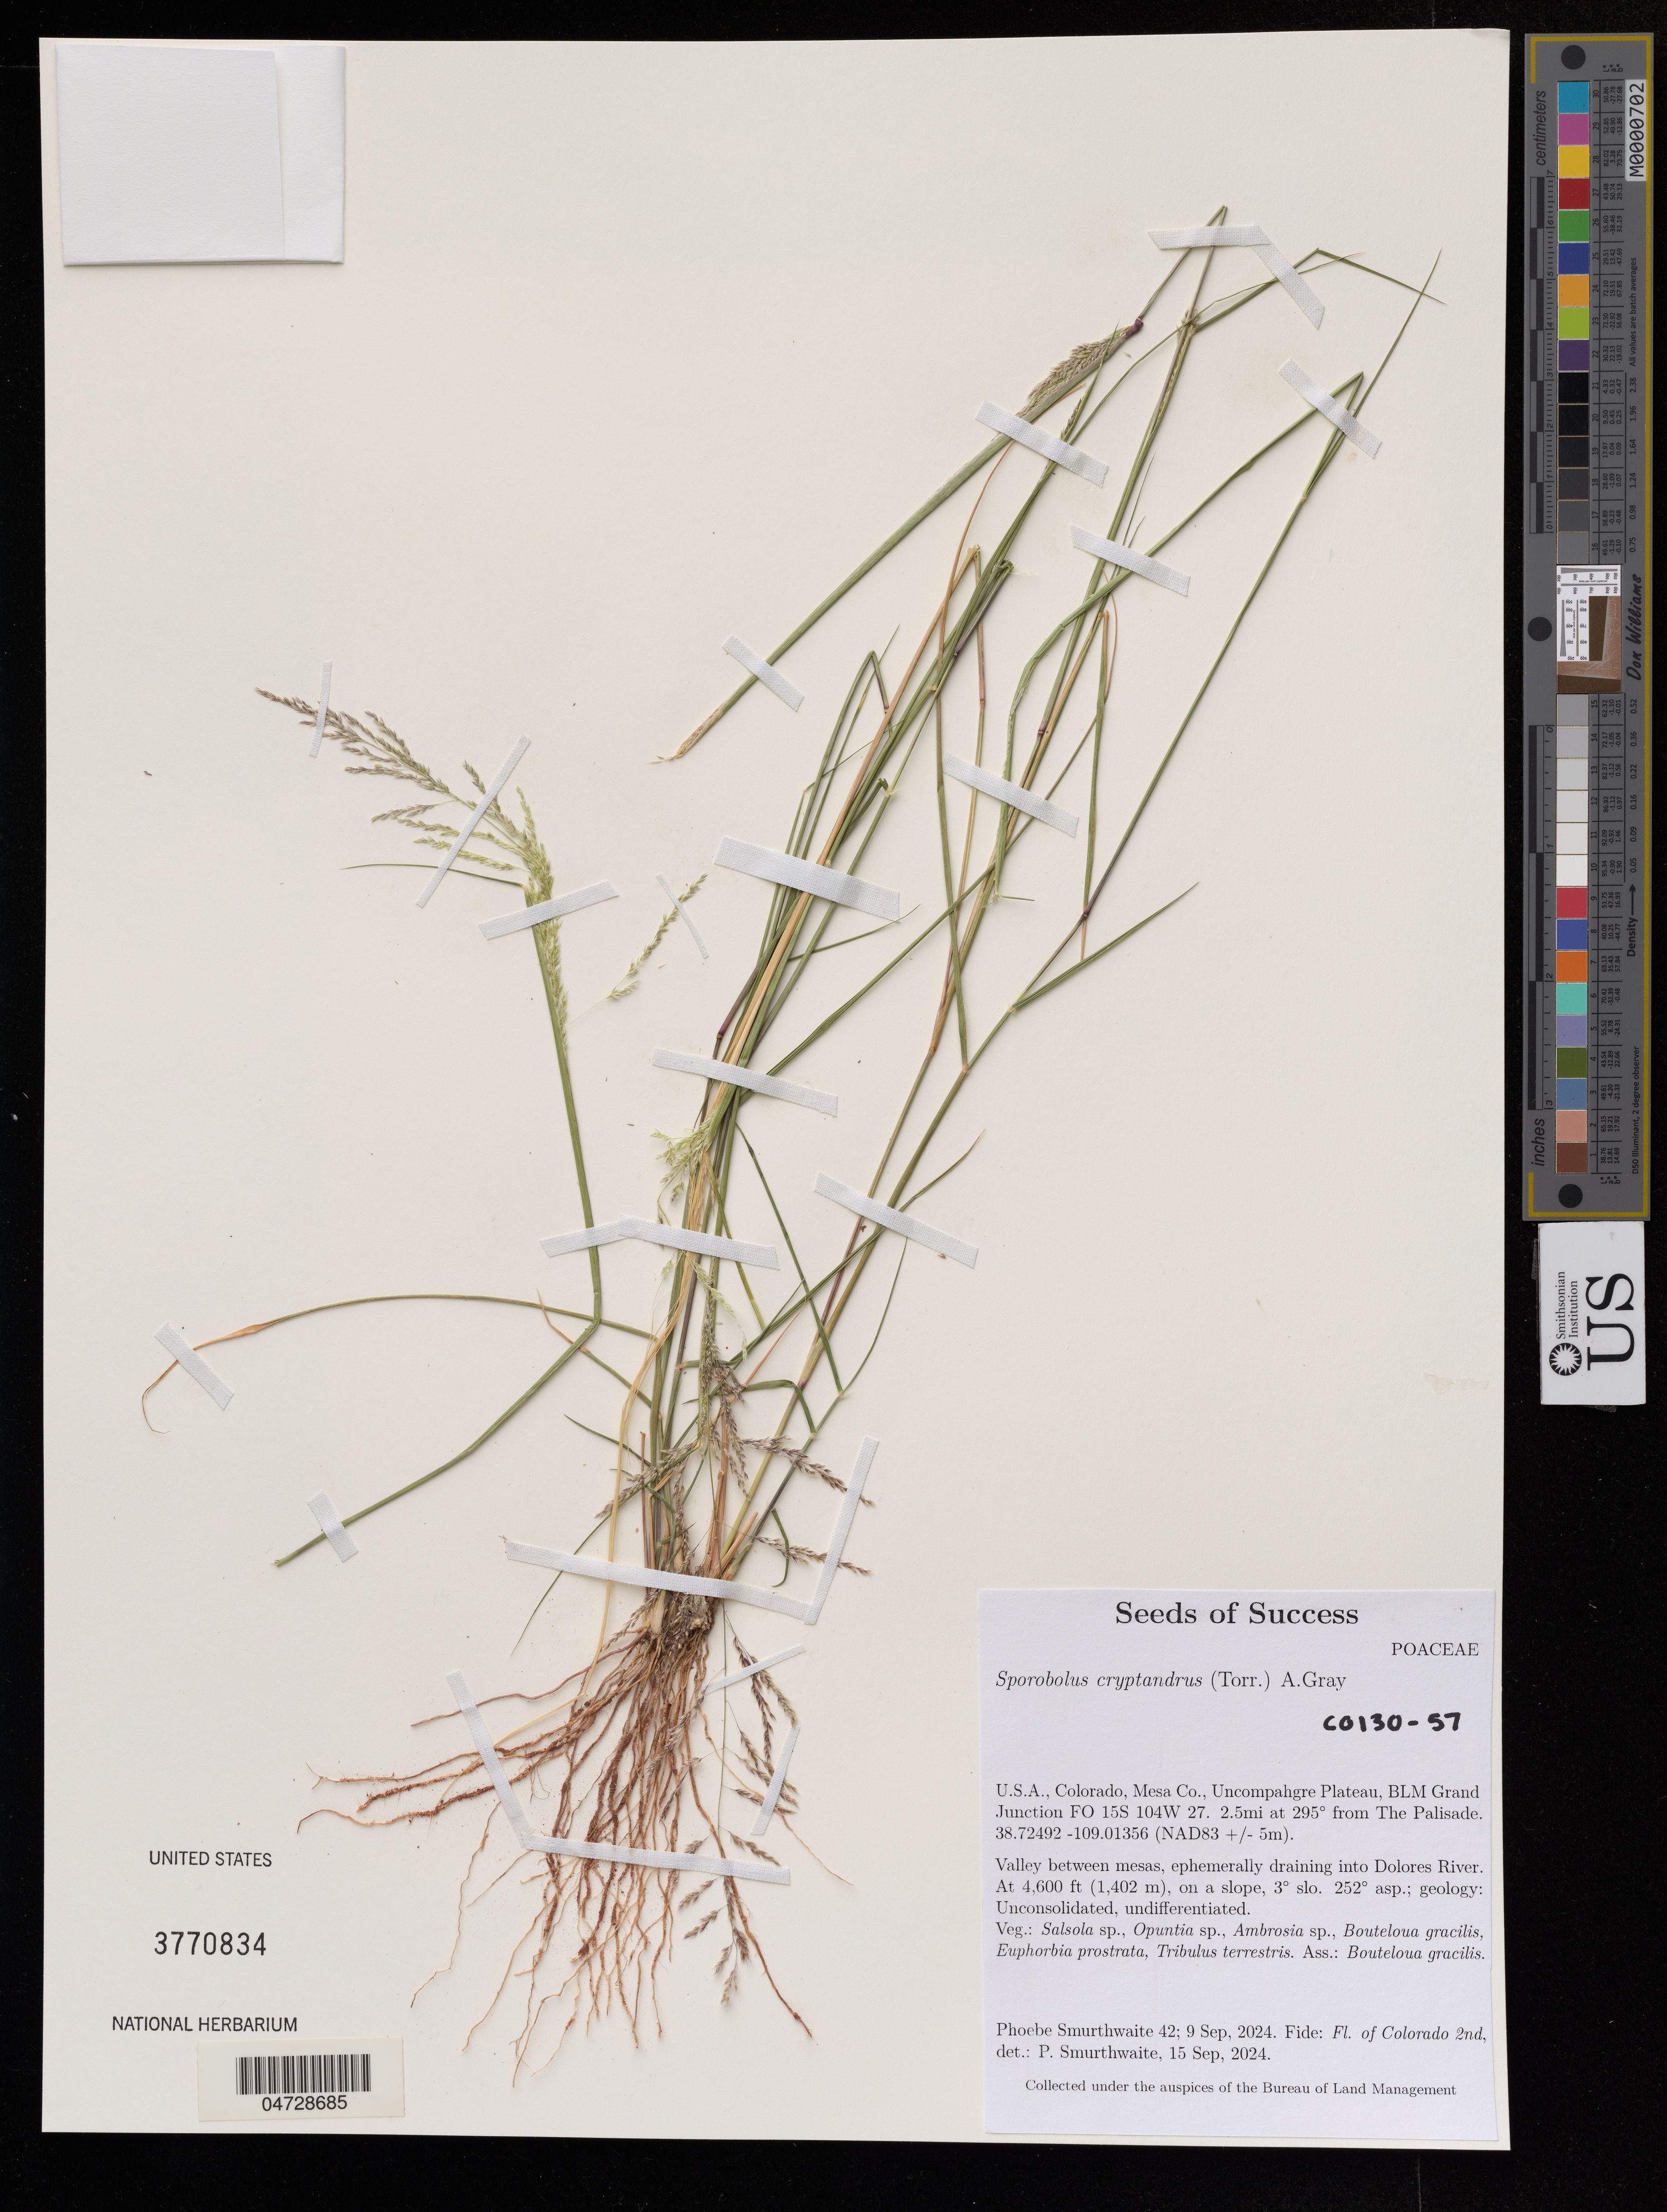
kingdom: Plantae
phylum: Tracheophyta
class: Liliopsida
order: Poales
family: Poaceae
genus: Sporobolus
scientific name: Sporobolus cryptandrus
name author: (Torr.) A. Gray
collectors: P. Smurthwaite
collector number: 42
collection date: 2024-09-09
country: United States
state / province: Colorado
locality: Mesa Co., Uncompahgre Plateau, BLM Grand Junction FO.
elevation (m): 1402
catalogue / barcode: US 3770834